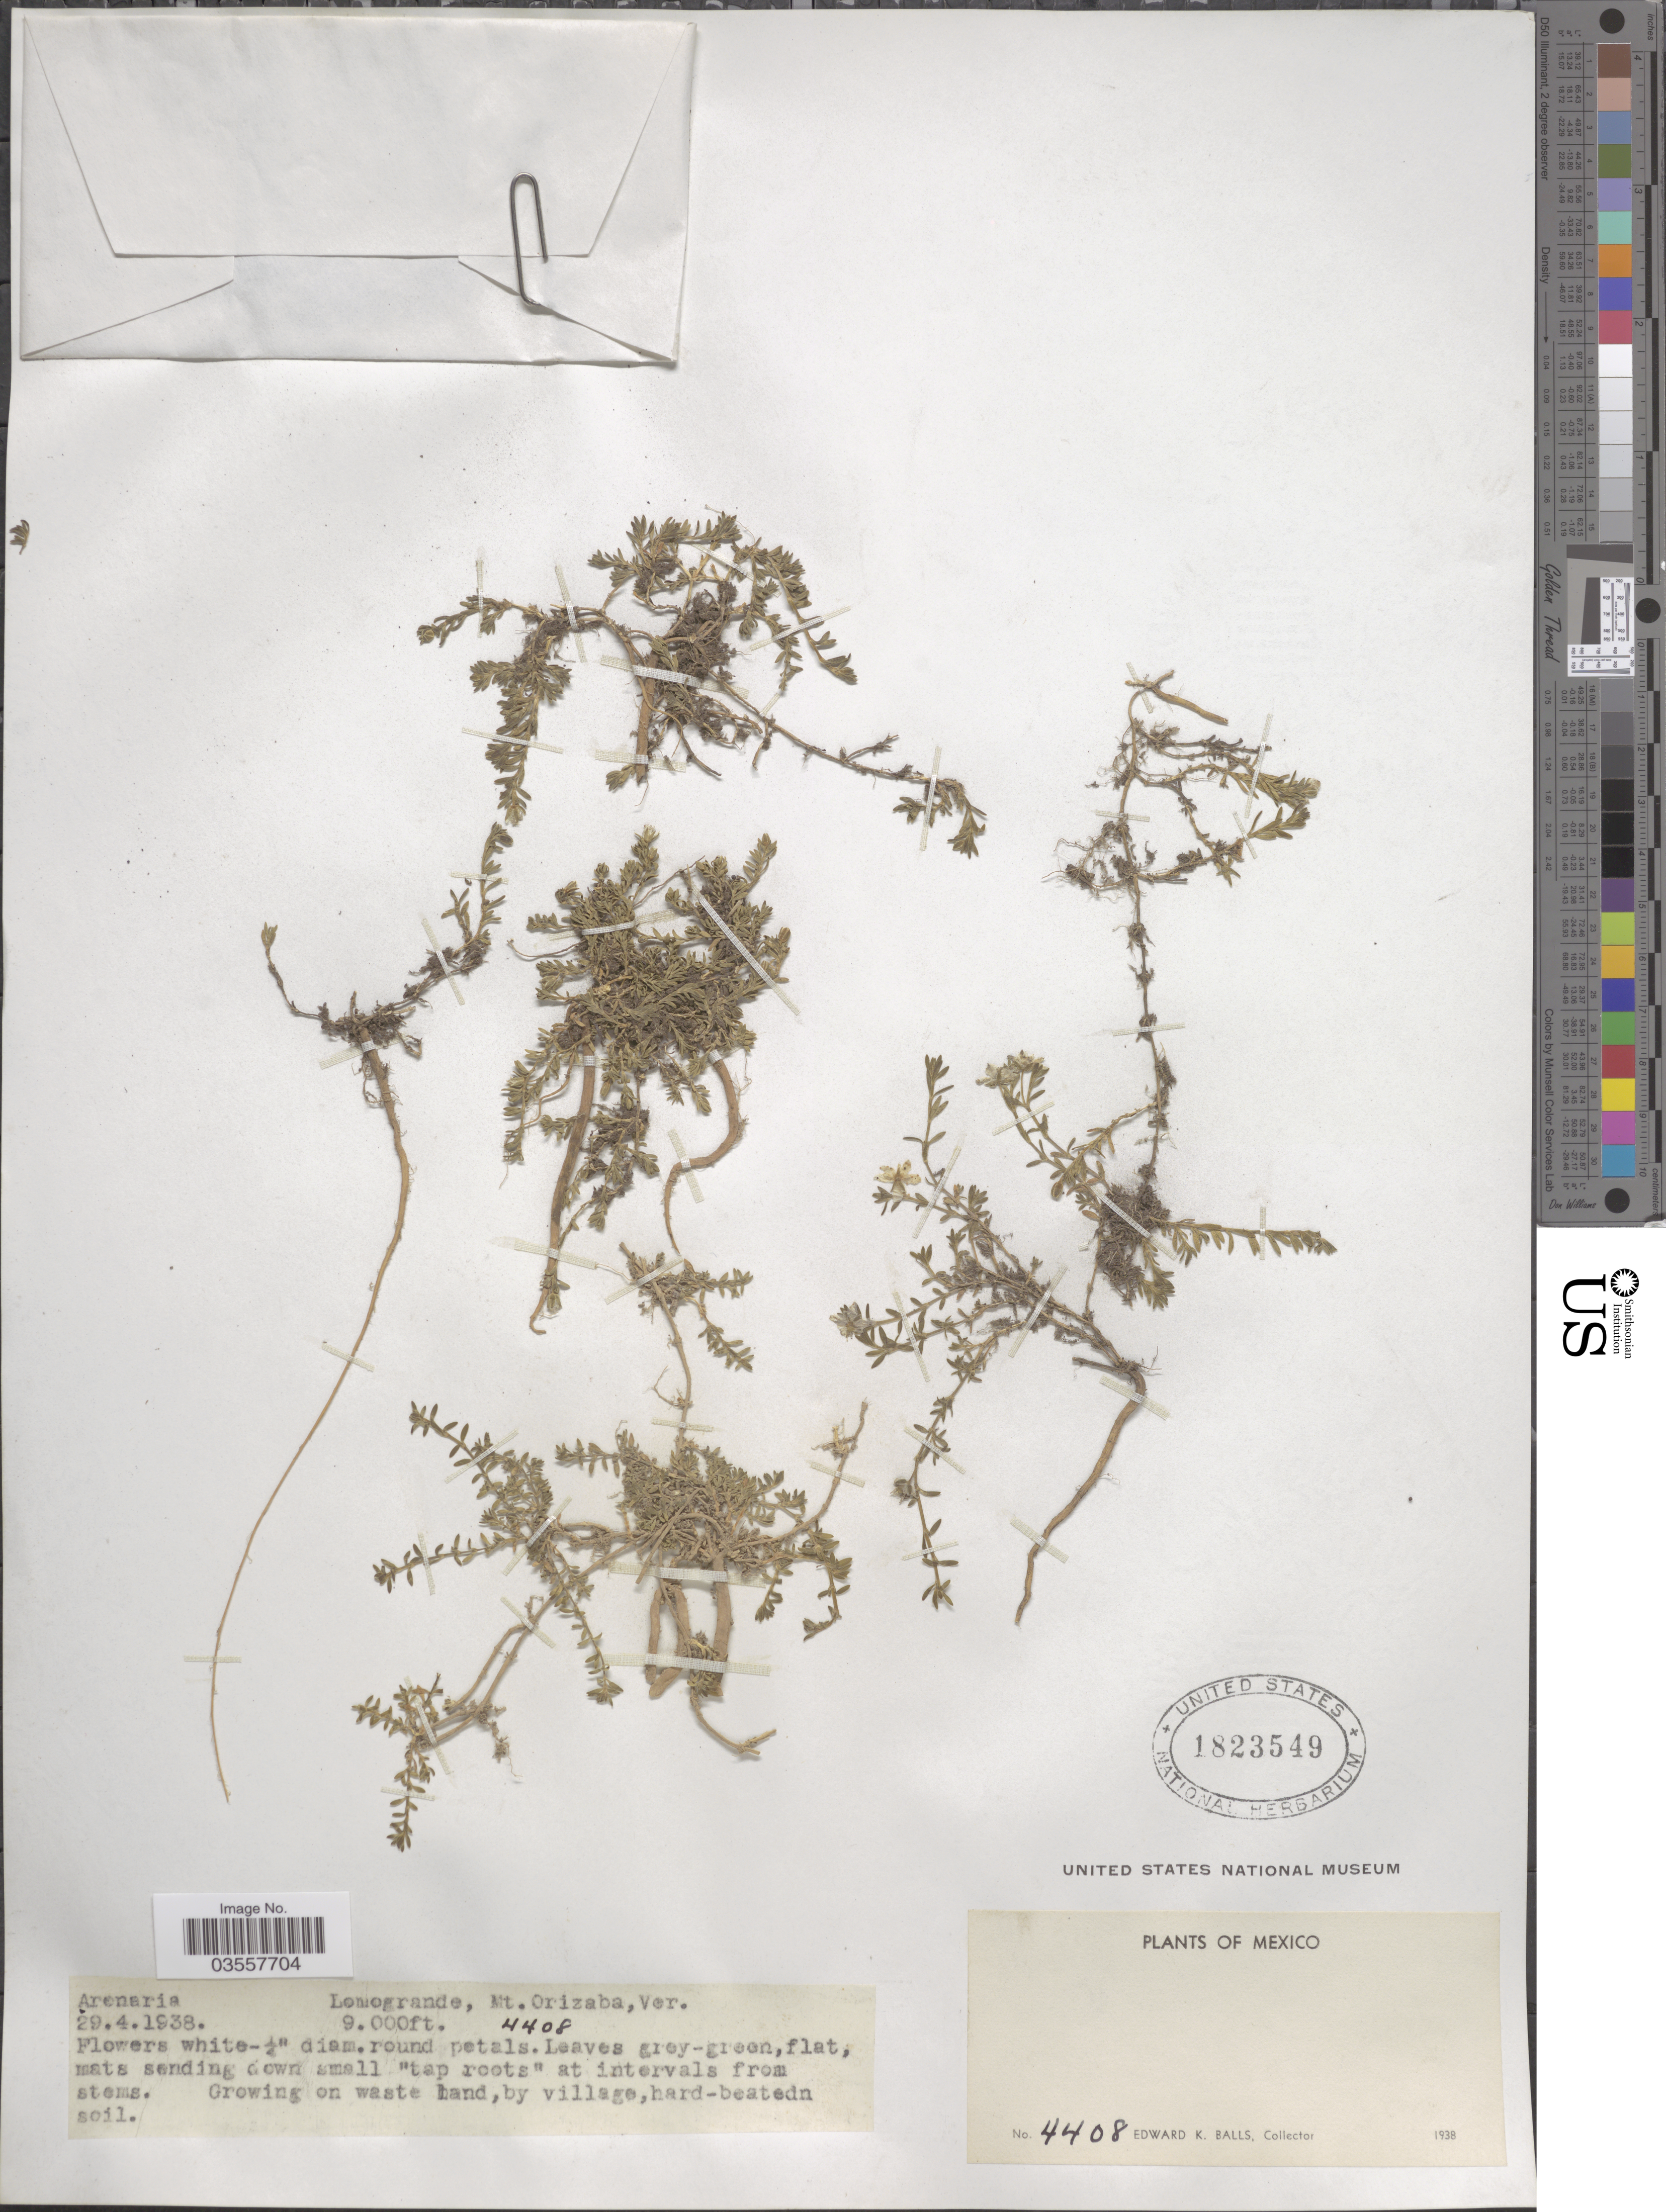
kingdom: Plantae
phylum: Tracheophyta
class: Magnoliopsida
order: Caryophyllales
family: Caryophyllaceae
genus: Arenaria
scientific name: Arenaria sp.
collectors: E. K. Balls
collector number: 4408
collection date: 1938-04-29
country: Mexico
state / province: Veracruz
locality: Lomogrand, Mt. Orizaba, Ver.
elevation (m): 2743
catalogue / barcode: US 1823549